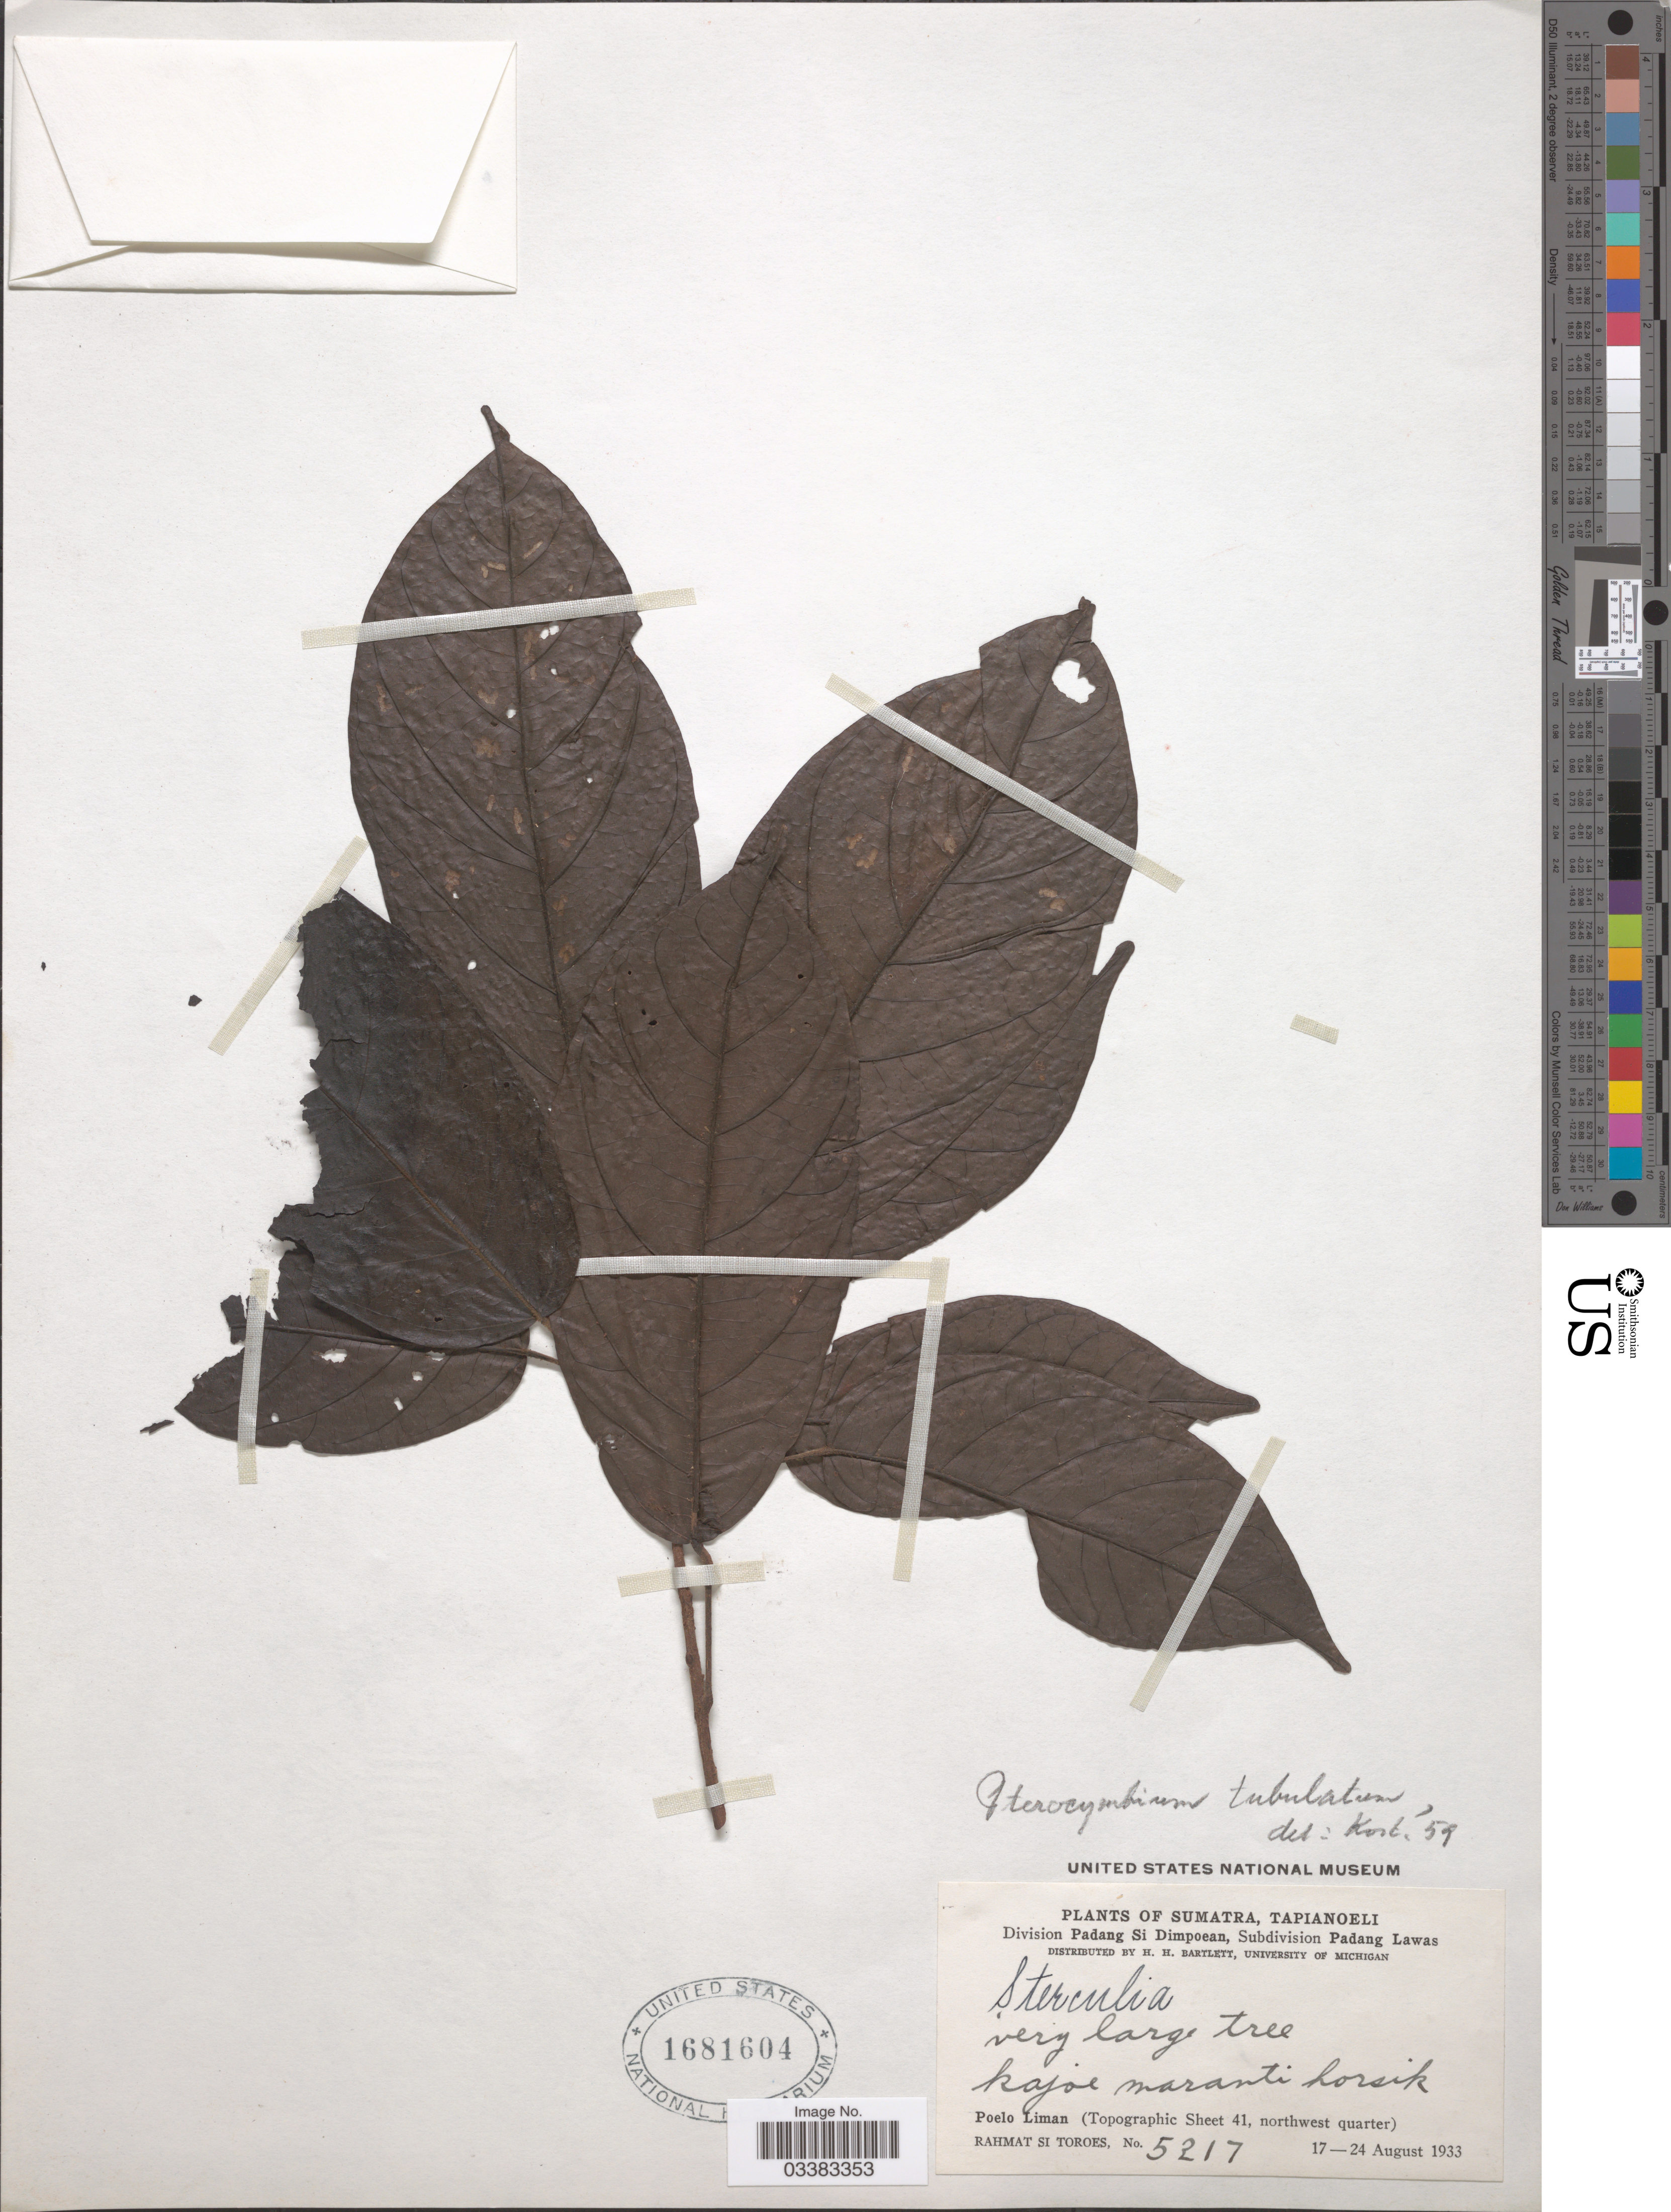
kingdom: Plantae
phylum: Tracheophyta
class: Magnoliopsida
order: Malvales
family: Malvaceae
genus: Pterocymbium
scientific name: Pterocymbium tubulatum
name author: (Mast.) Pierre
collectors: Rahmat Si Boeea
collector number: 5217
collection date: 1933-08-17/1933-08-24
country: Indonesia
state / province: Sumatra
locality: Tapianoeli. Division Padang Si Dimpoean, Subdivision Padang Lawas. Poelo Liman (Topographic Sheet 41, northwest quarter).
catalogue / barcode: US 1681604